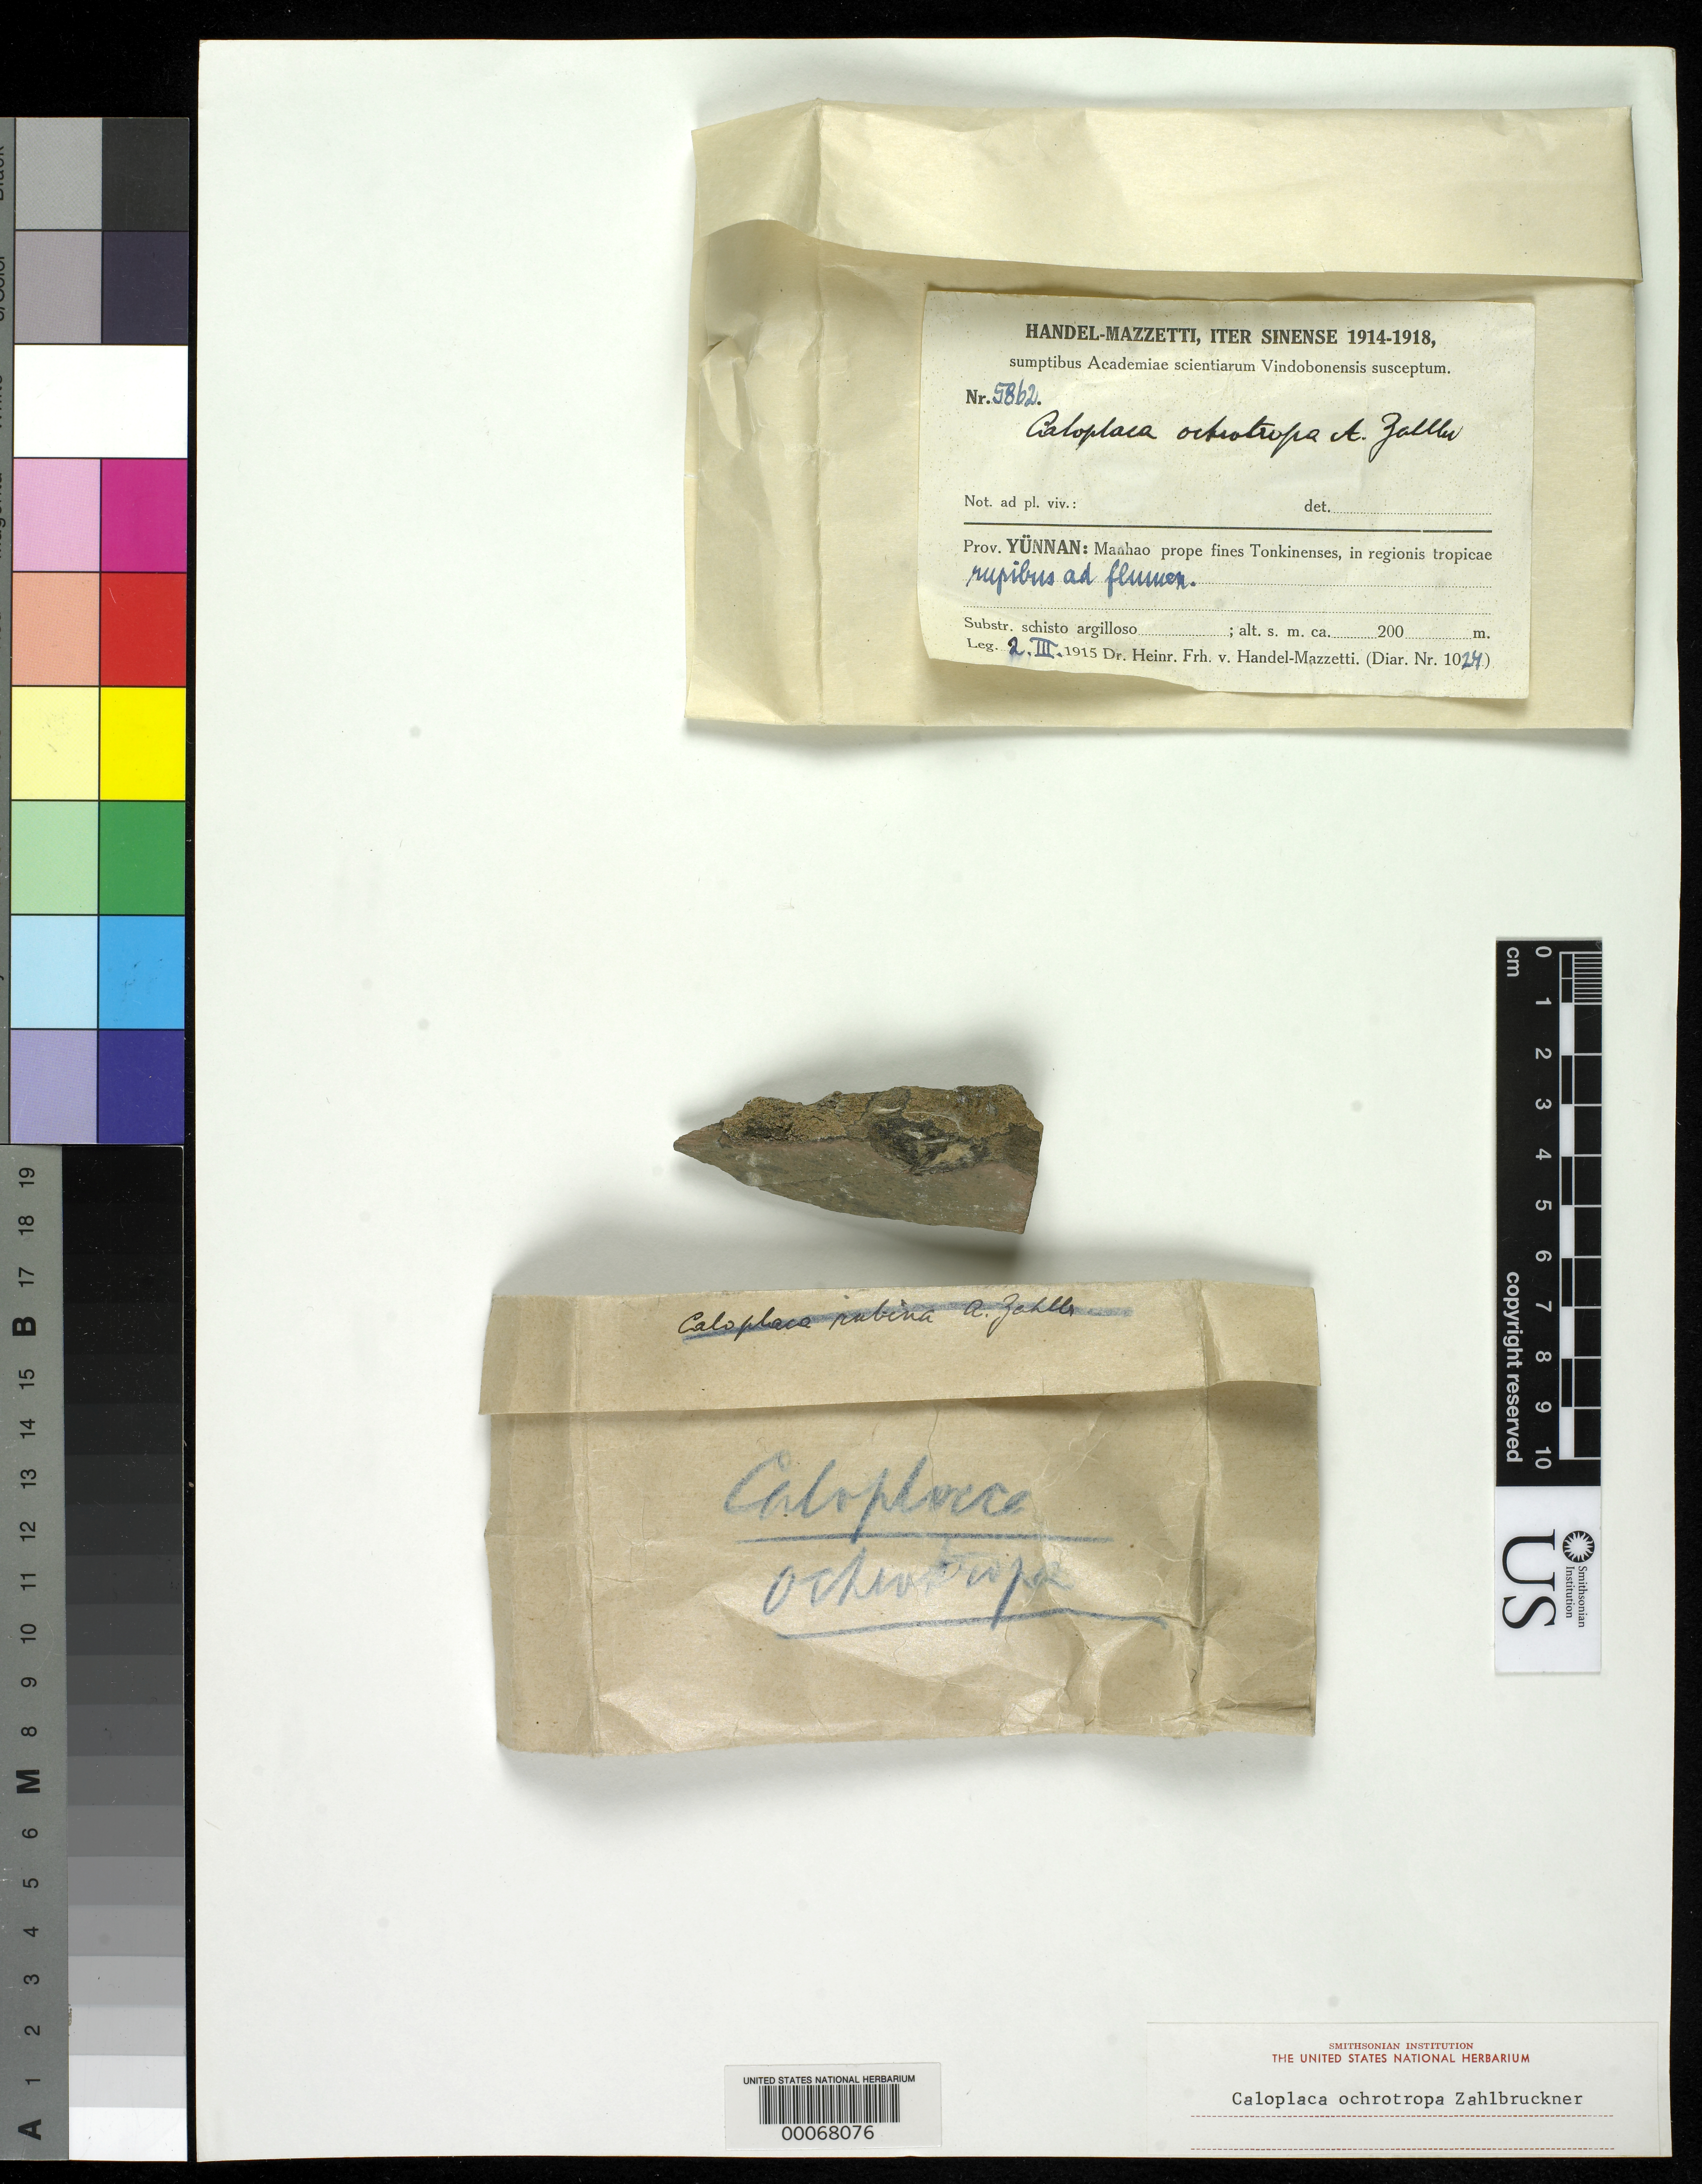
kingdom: Fungi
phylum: Ascomycota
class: Lecanoromycetes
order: Teloschistales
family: Teloschistaceae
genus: Caloplaca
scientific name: Caloplaca ochrotropa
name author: Zahlbr. in Hand.-Mazz.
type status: Isotype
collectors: H. Handel-Mazzetti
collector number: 5862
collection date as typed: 02 Mar 1915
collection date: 1915-03-02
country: China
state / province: Yunnan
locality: Ufer des Roten Flusses bei Manhao nahe der Grenze von Tonkin. [Bank of the Red River near Manhao close to the boundary of Tonkin.]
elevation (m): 200